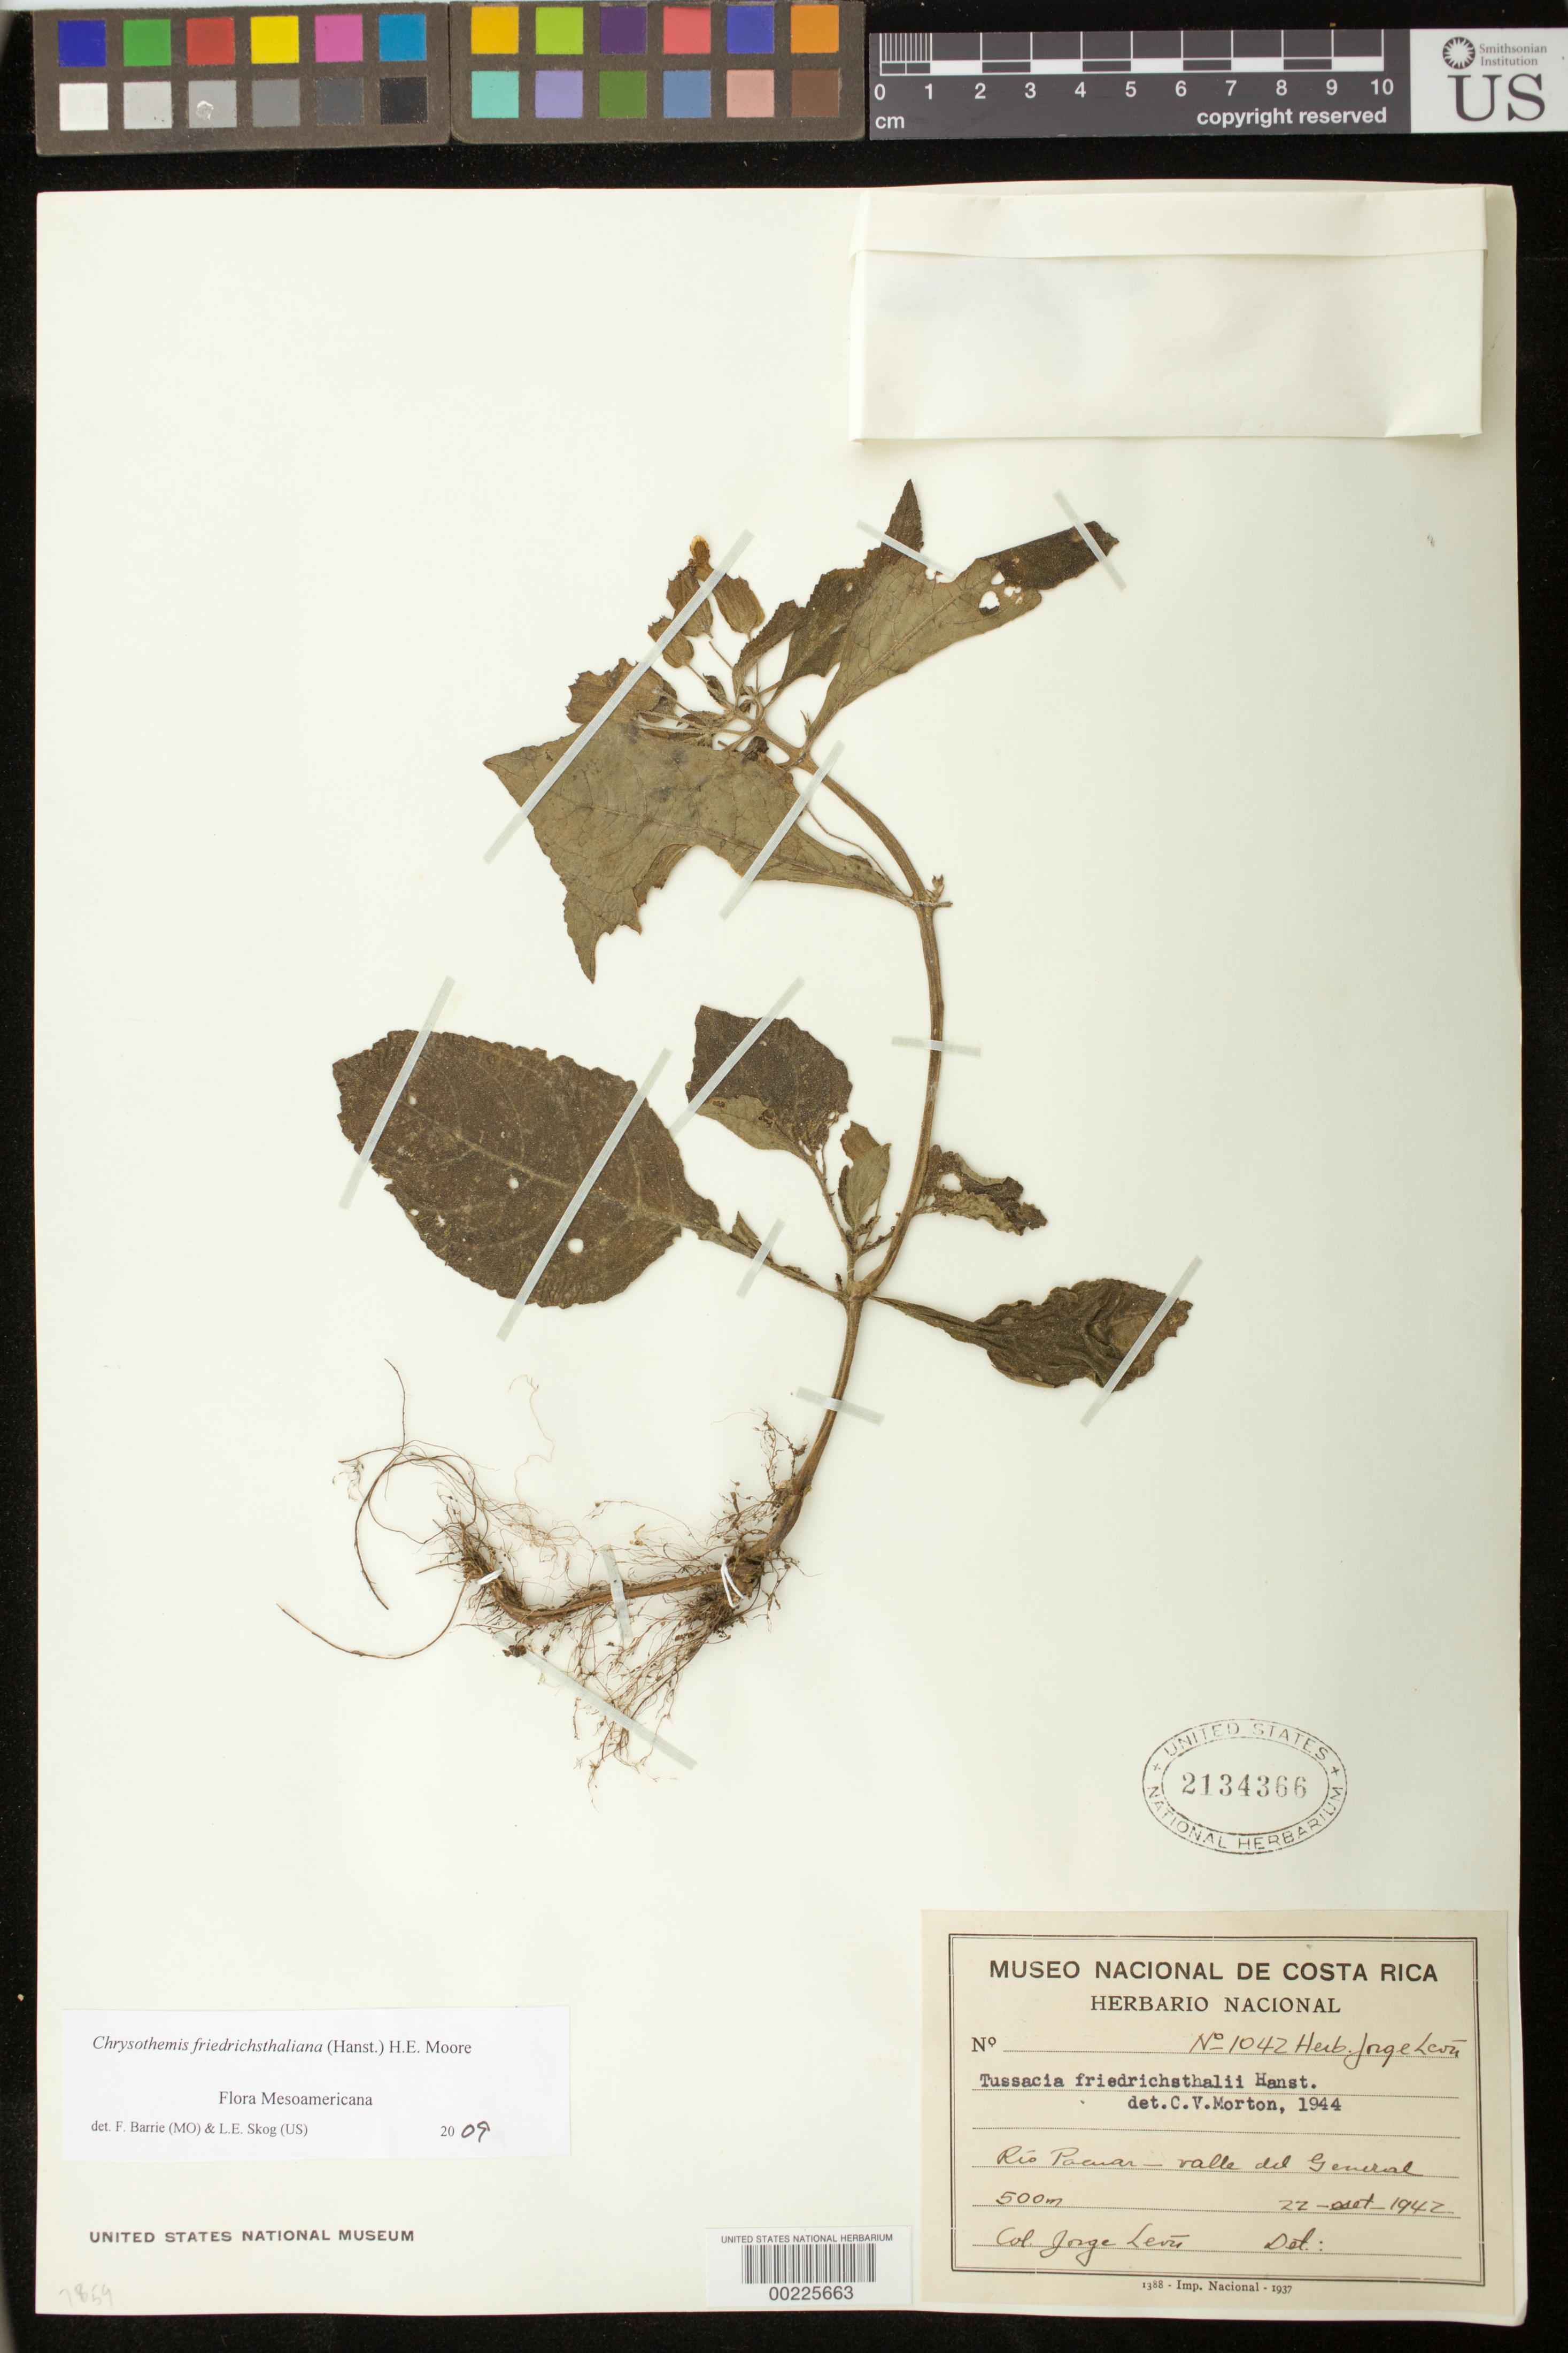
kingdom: Plantae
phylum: Tracheophyta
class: Magnoliopsida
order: Lamiales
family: Gesneriaceae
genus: Chrysothemis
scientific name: Chrysothemis friedrichsthaliana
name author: (Hanst.) H.E. Moore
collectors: J. León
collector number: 1042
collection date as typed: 22 Sep 1942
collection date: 1942-09-22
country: Costa Rica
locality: Rio Pacuar - Valle del General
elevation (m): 500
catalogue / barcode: US 2134366